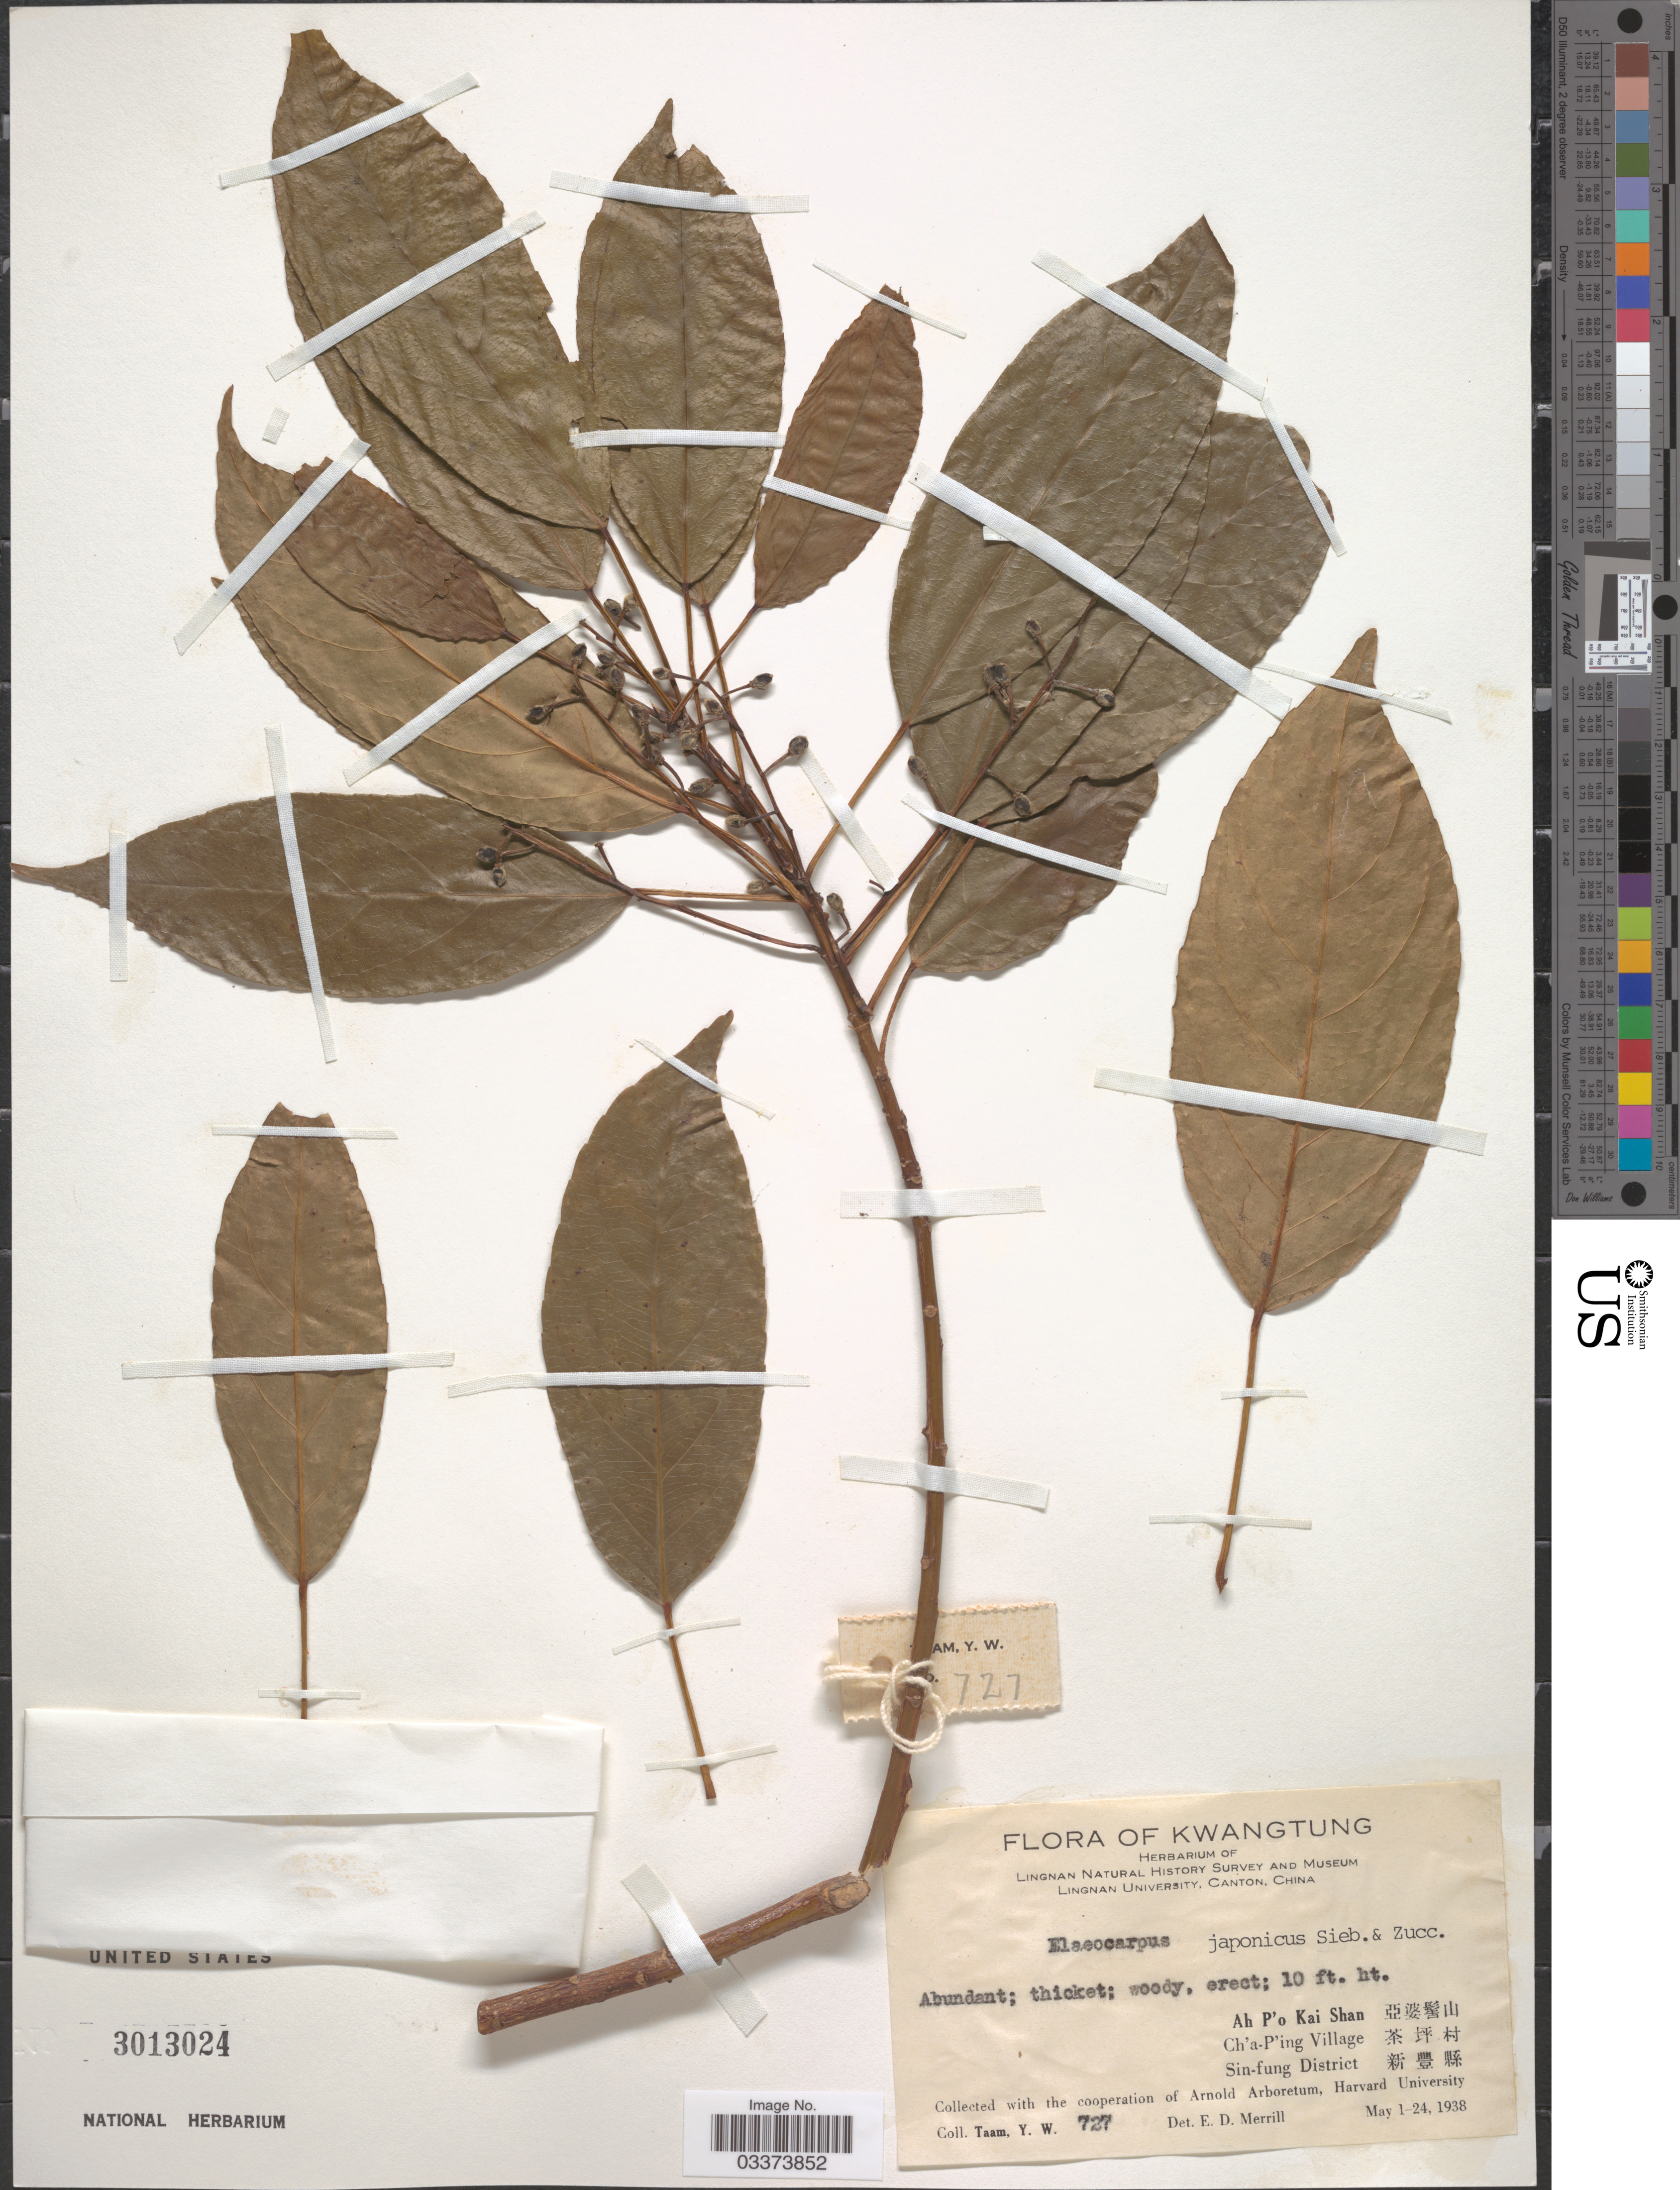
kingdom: Plantae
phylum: Tracheophyta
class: Magnoliopsida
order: Oxalidales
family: Elaeocarpaceae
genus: Elaeocarpus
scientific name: Elaeocarpus japonicus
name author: Siebold & Zucc.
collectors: Y. W. Taam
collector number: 727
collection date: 1938-05-01/1938-05-24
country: China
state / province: Guangdong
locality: Kwangtung, Ah P'o Kai Shan X, Ch'a-P'ing Village X, Sin-fung District X.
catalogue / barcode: US 3013024